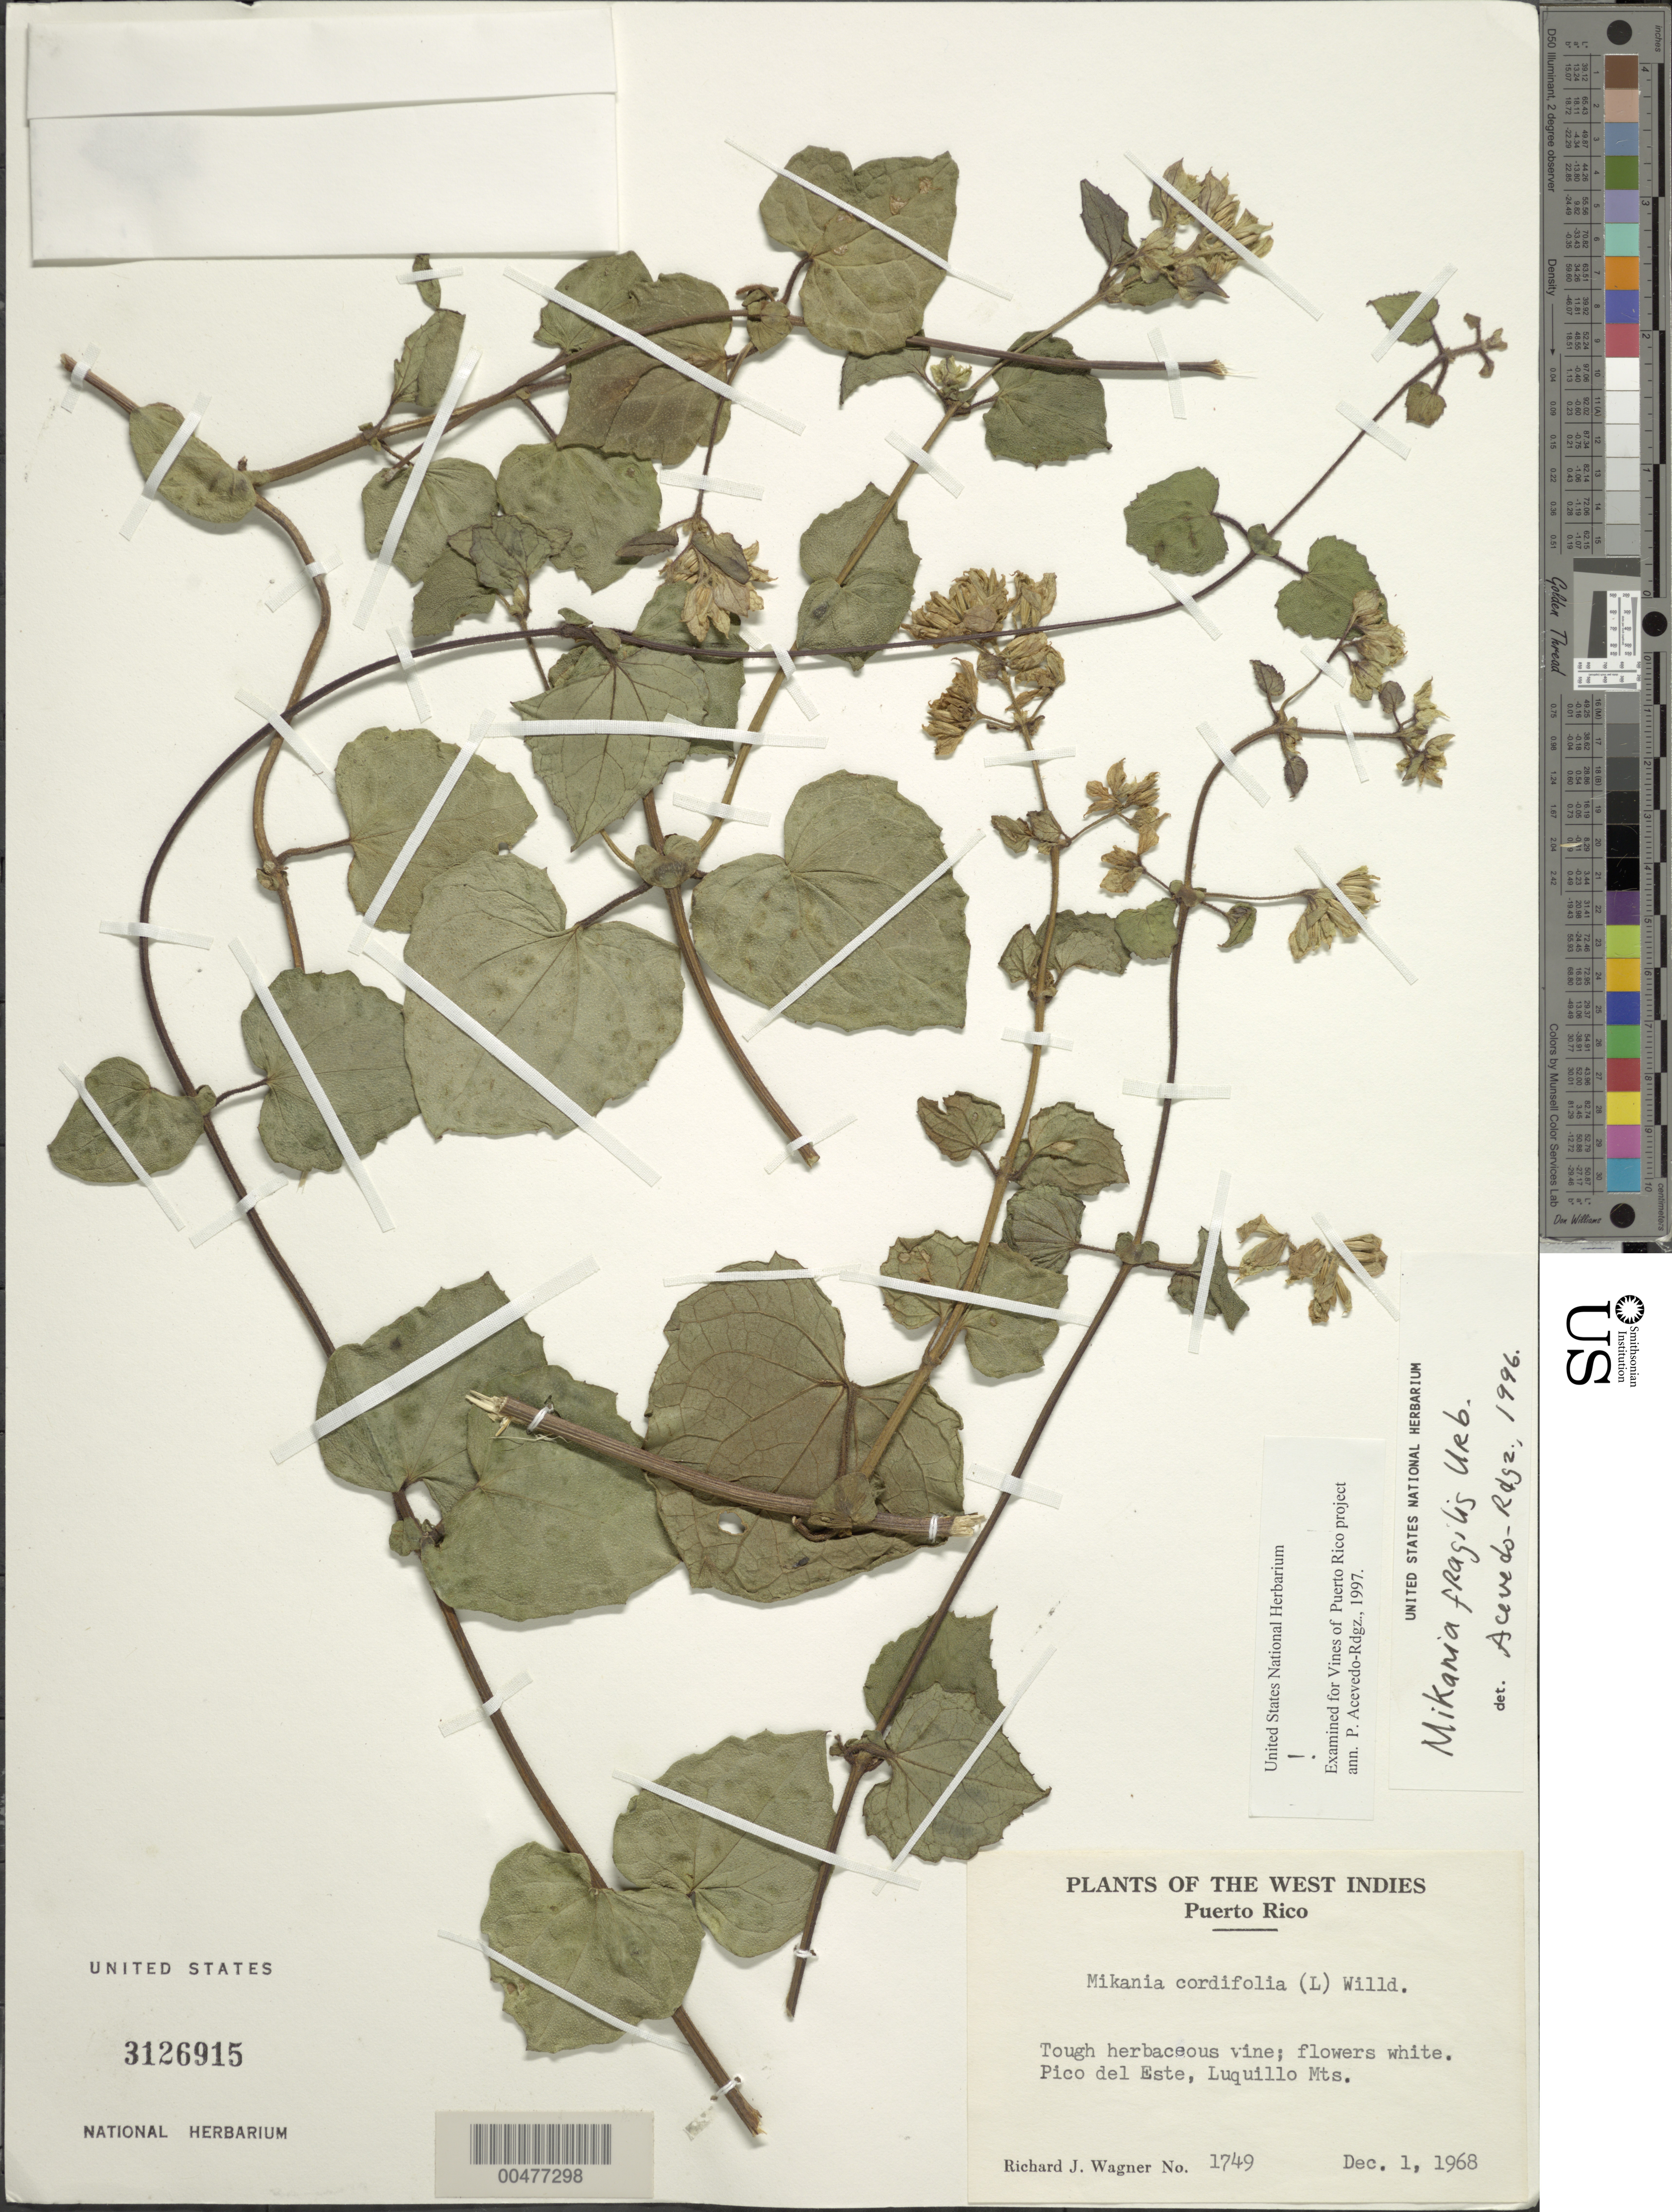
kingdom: Plantae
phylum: Tracheophyta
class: Magnoliopsida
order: Asterales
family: Asteraceae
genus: Mikania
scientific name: Mikania fragilis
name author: Urb.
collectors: R. J. Wagner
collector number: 1749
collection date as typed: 01 Dec 1968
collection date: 1968-12-01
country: Puerto Rico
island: Greater Antilles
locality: Pico del Este, Luquillo Mountains.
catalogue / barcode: US 3126915